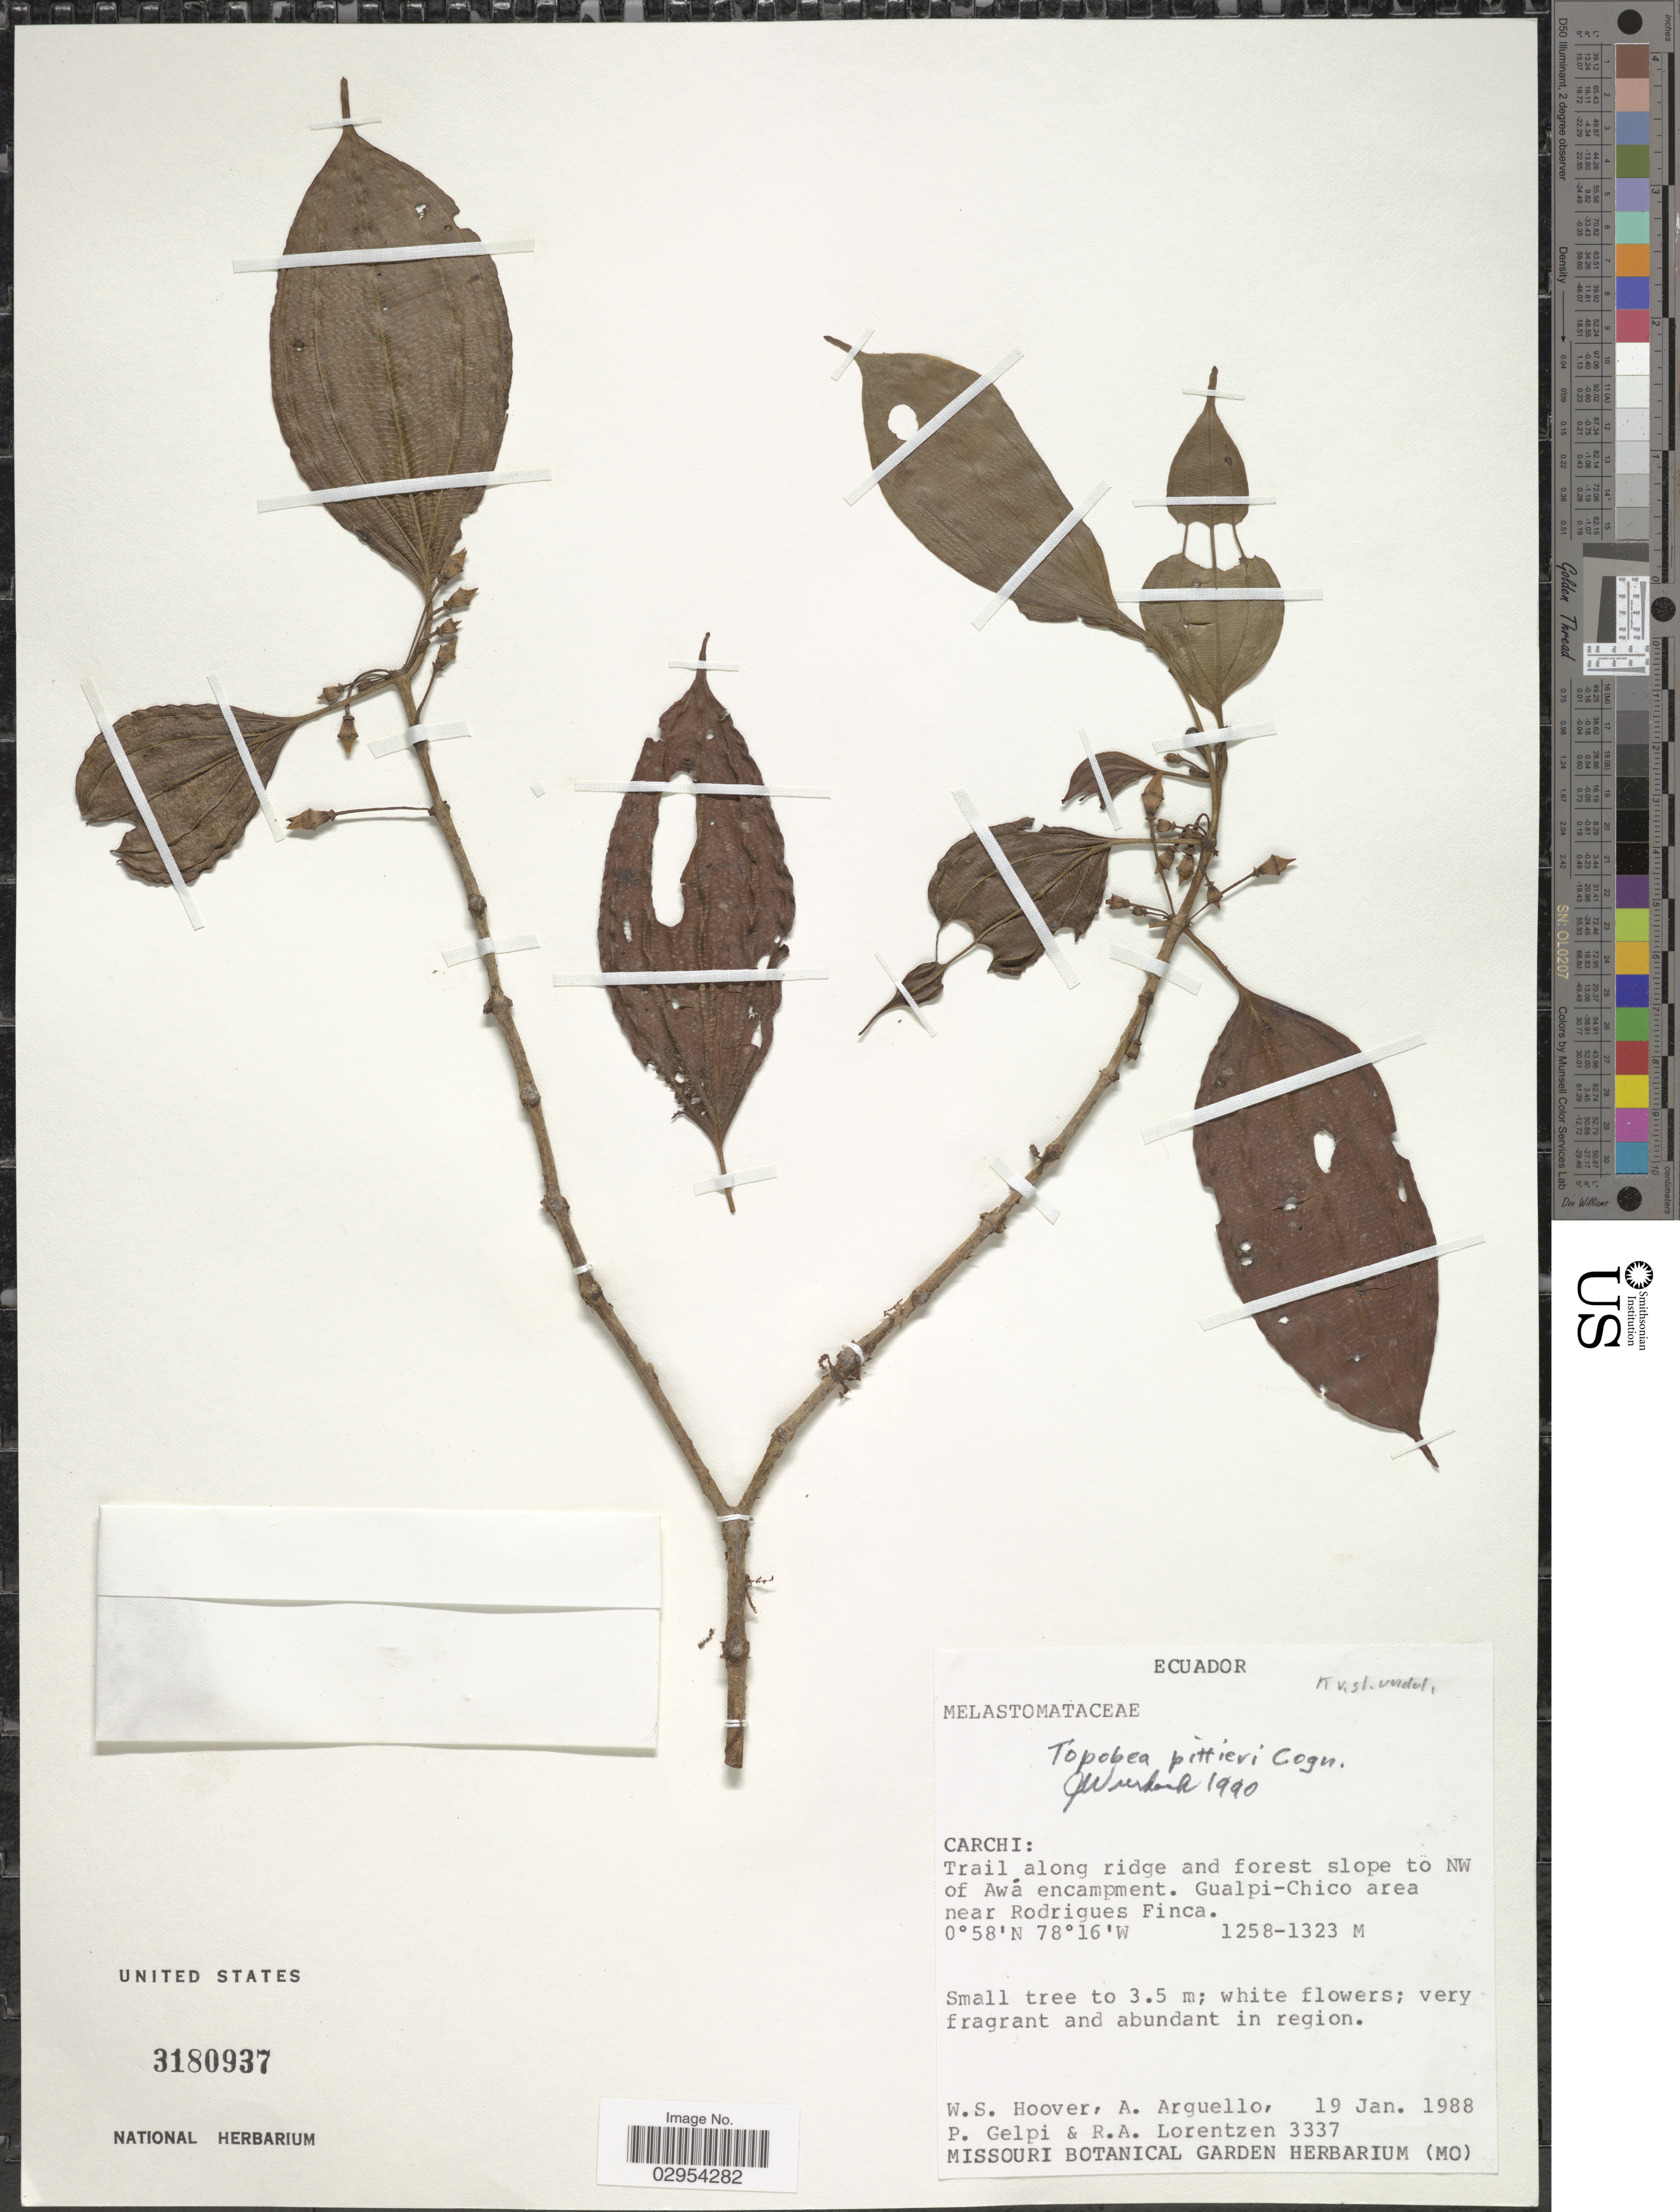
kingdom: Plantae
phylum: Tracheophyta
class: Magnoliopsida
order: Myrtales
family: Melastomataceae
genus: Topobea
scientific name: Topobea pittieri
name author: Cogn.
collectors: W. S. Hoover, A. Arguello, P. Gelpi & R. Lorentzen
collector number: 3337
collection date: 1988-01-19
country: Ecuador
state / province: Carchi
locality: Trail along ridge and forest slope to NW of Awá encampment. Gualpi-Chico area near Rodrigies Finca.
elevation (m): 1258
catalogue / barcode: US 3180937